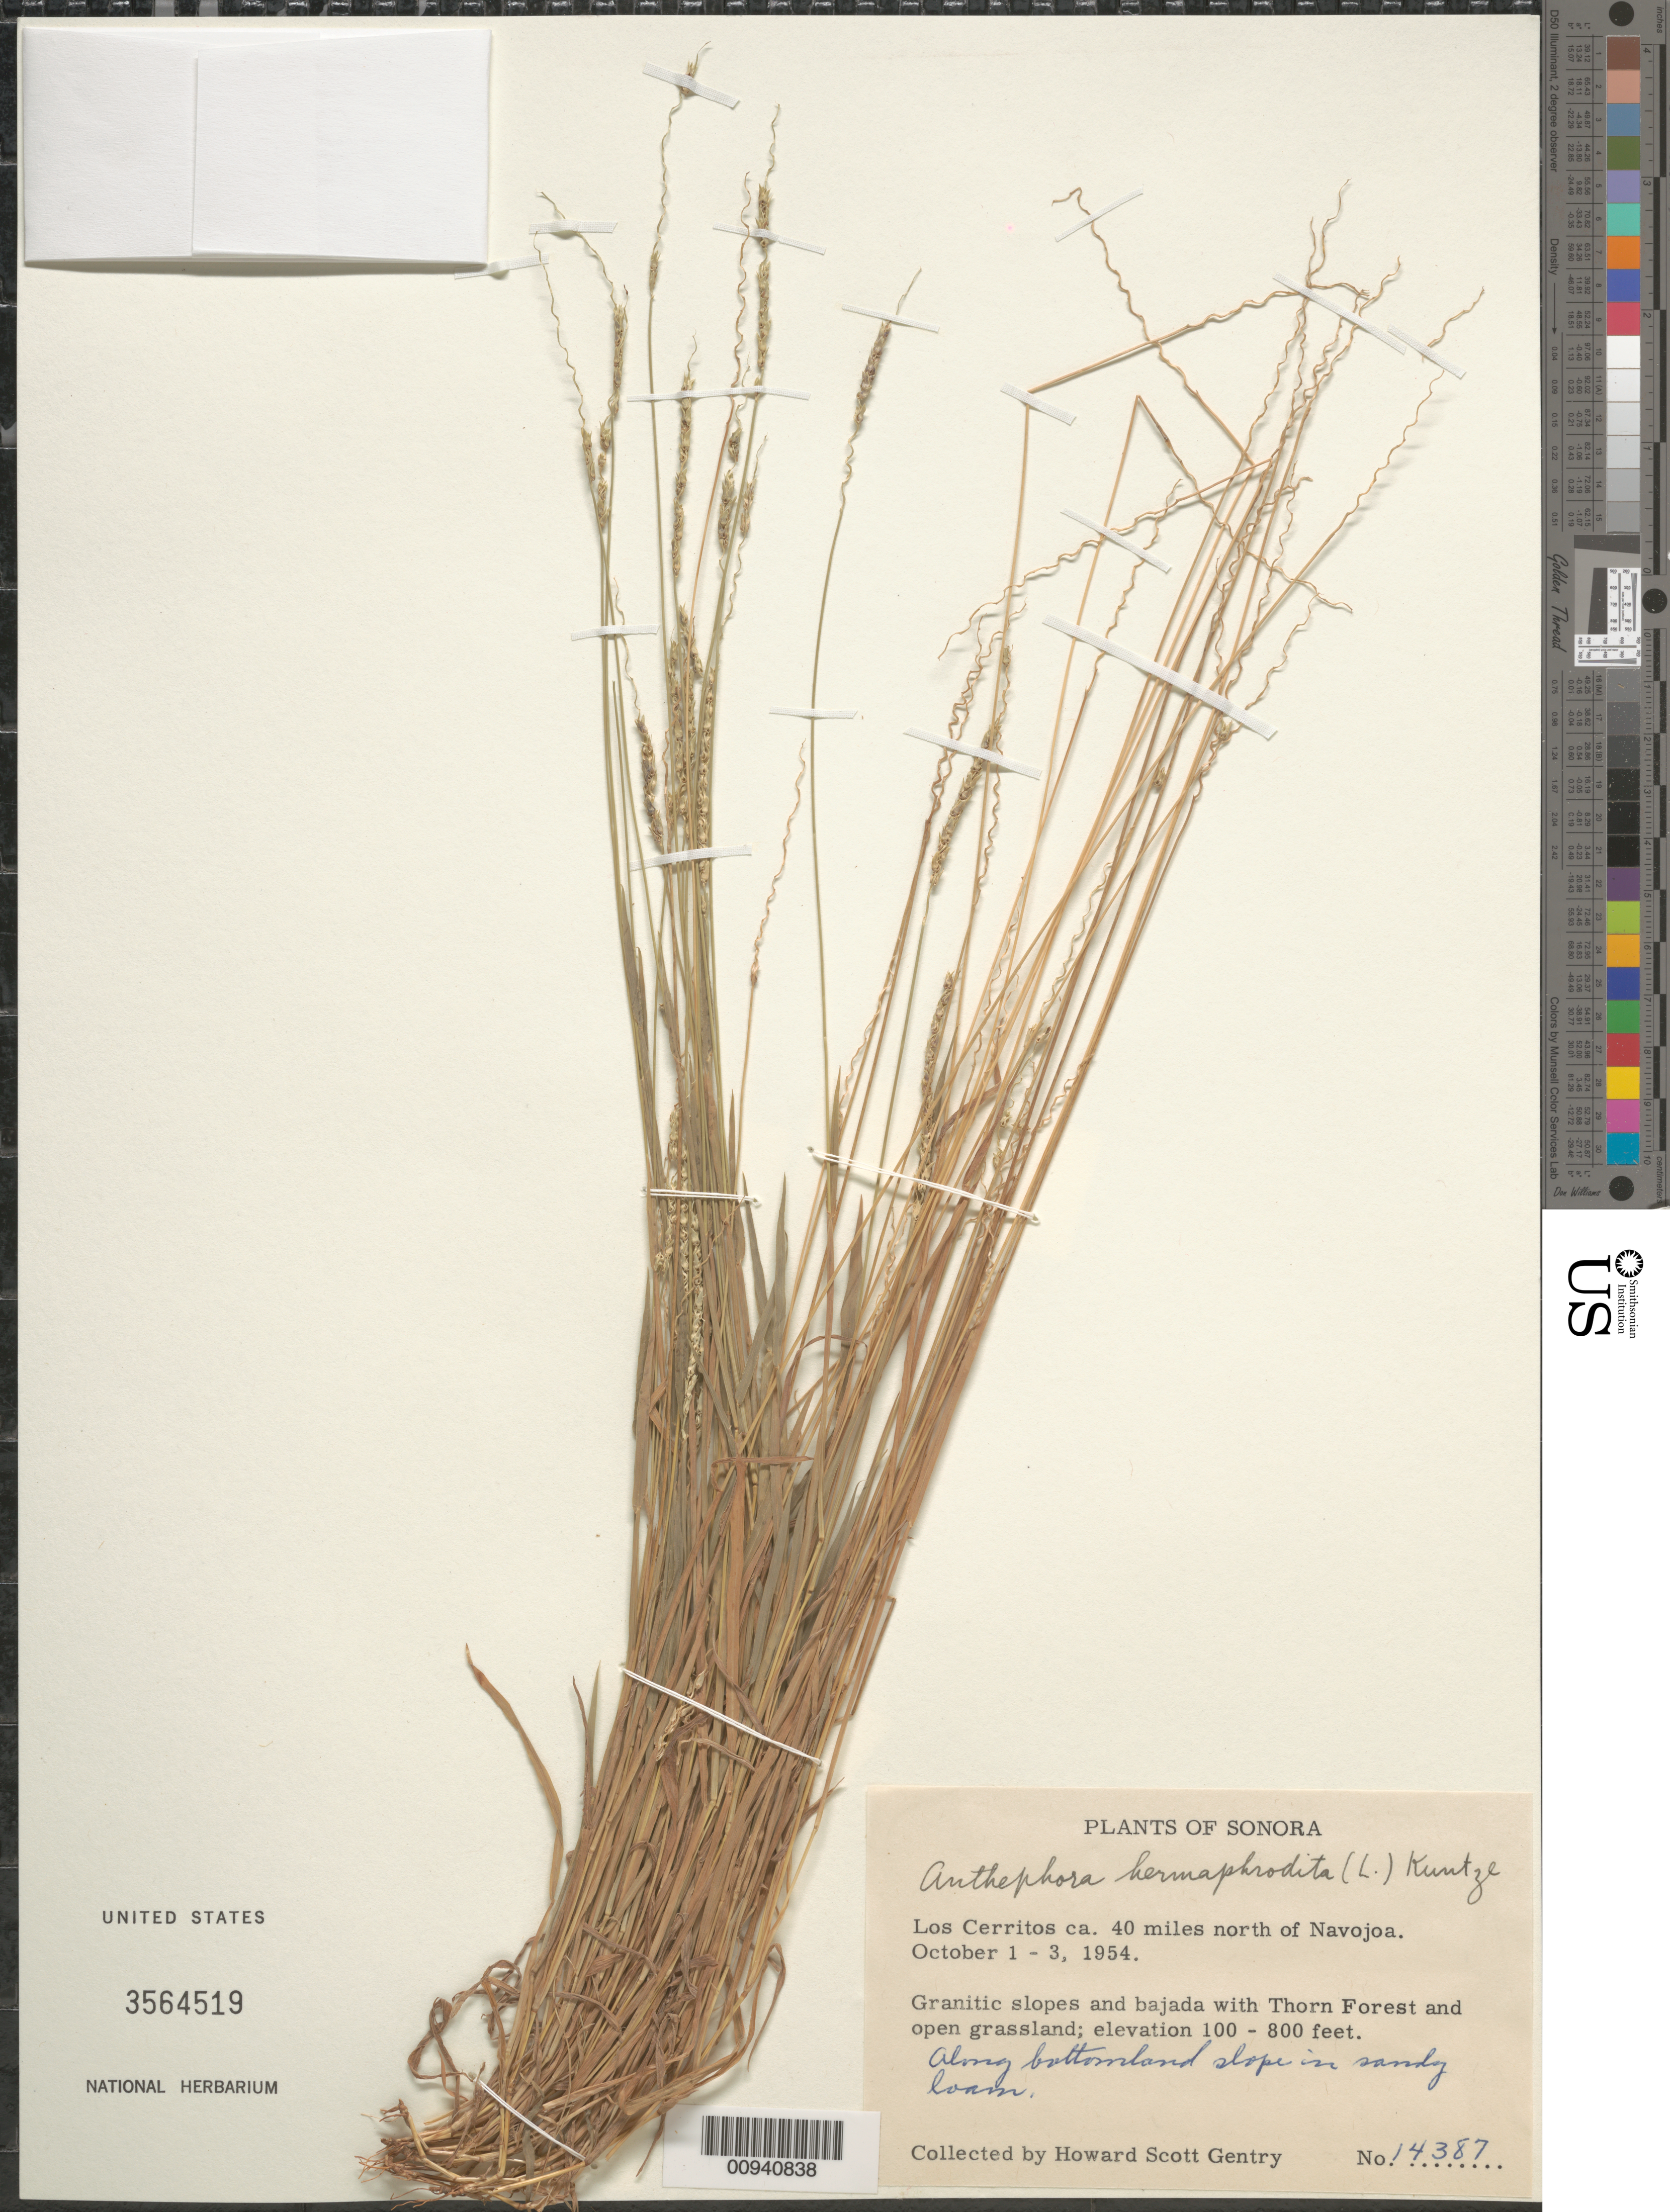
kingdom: Plantae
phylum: Tracheophyta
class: Liliopsida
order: Poales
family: Poaceae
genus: Anthephora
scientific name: Anthephora hermaphrodita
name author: (L.) Kuntze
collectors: H. S. Gentry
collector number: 14387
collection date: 1954-10-01/1954-10-03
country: Mexico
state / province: Sonora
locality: Los Cerritos ca, 40 miles north of Navojoa.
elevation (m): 30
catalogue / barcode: US 3564519